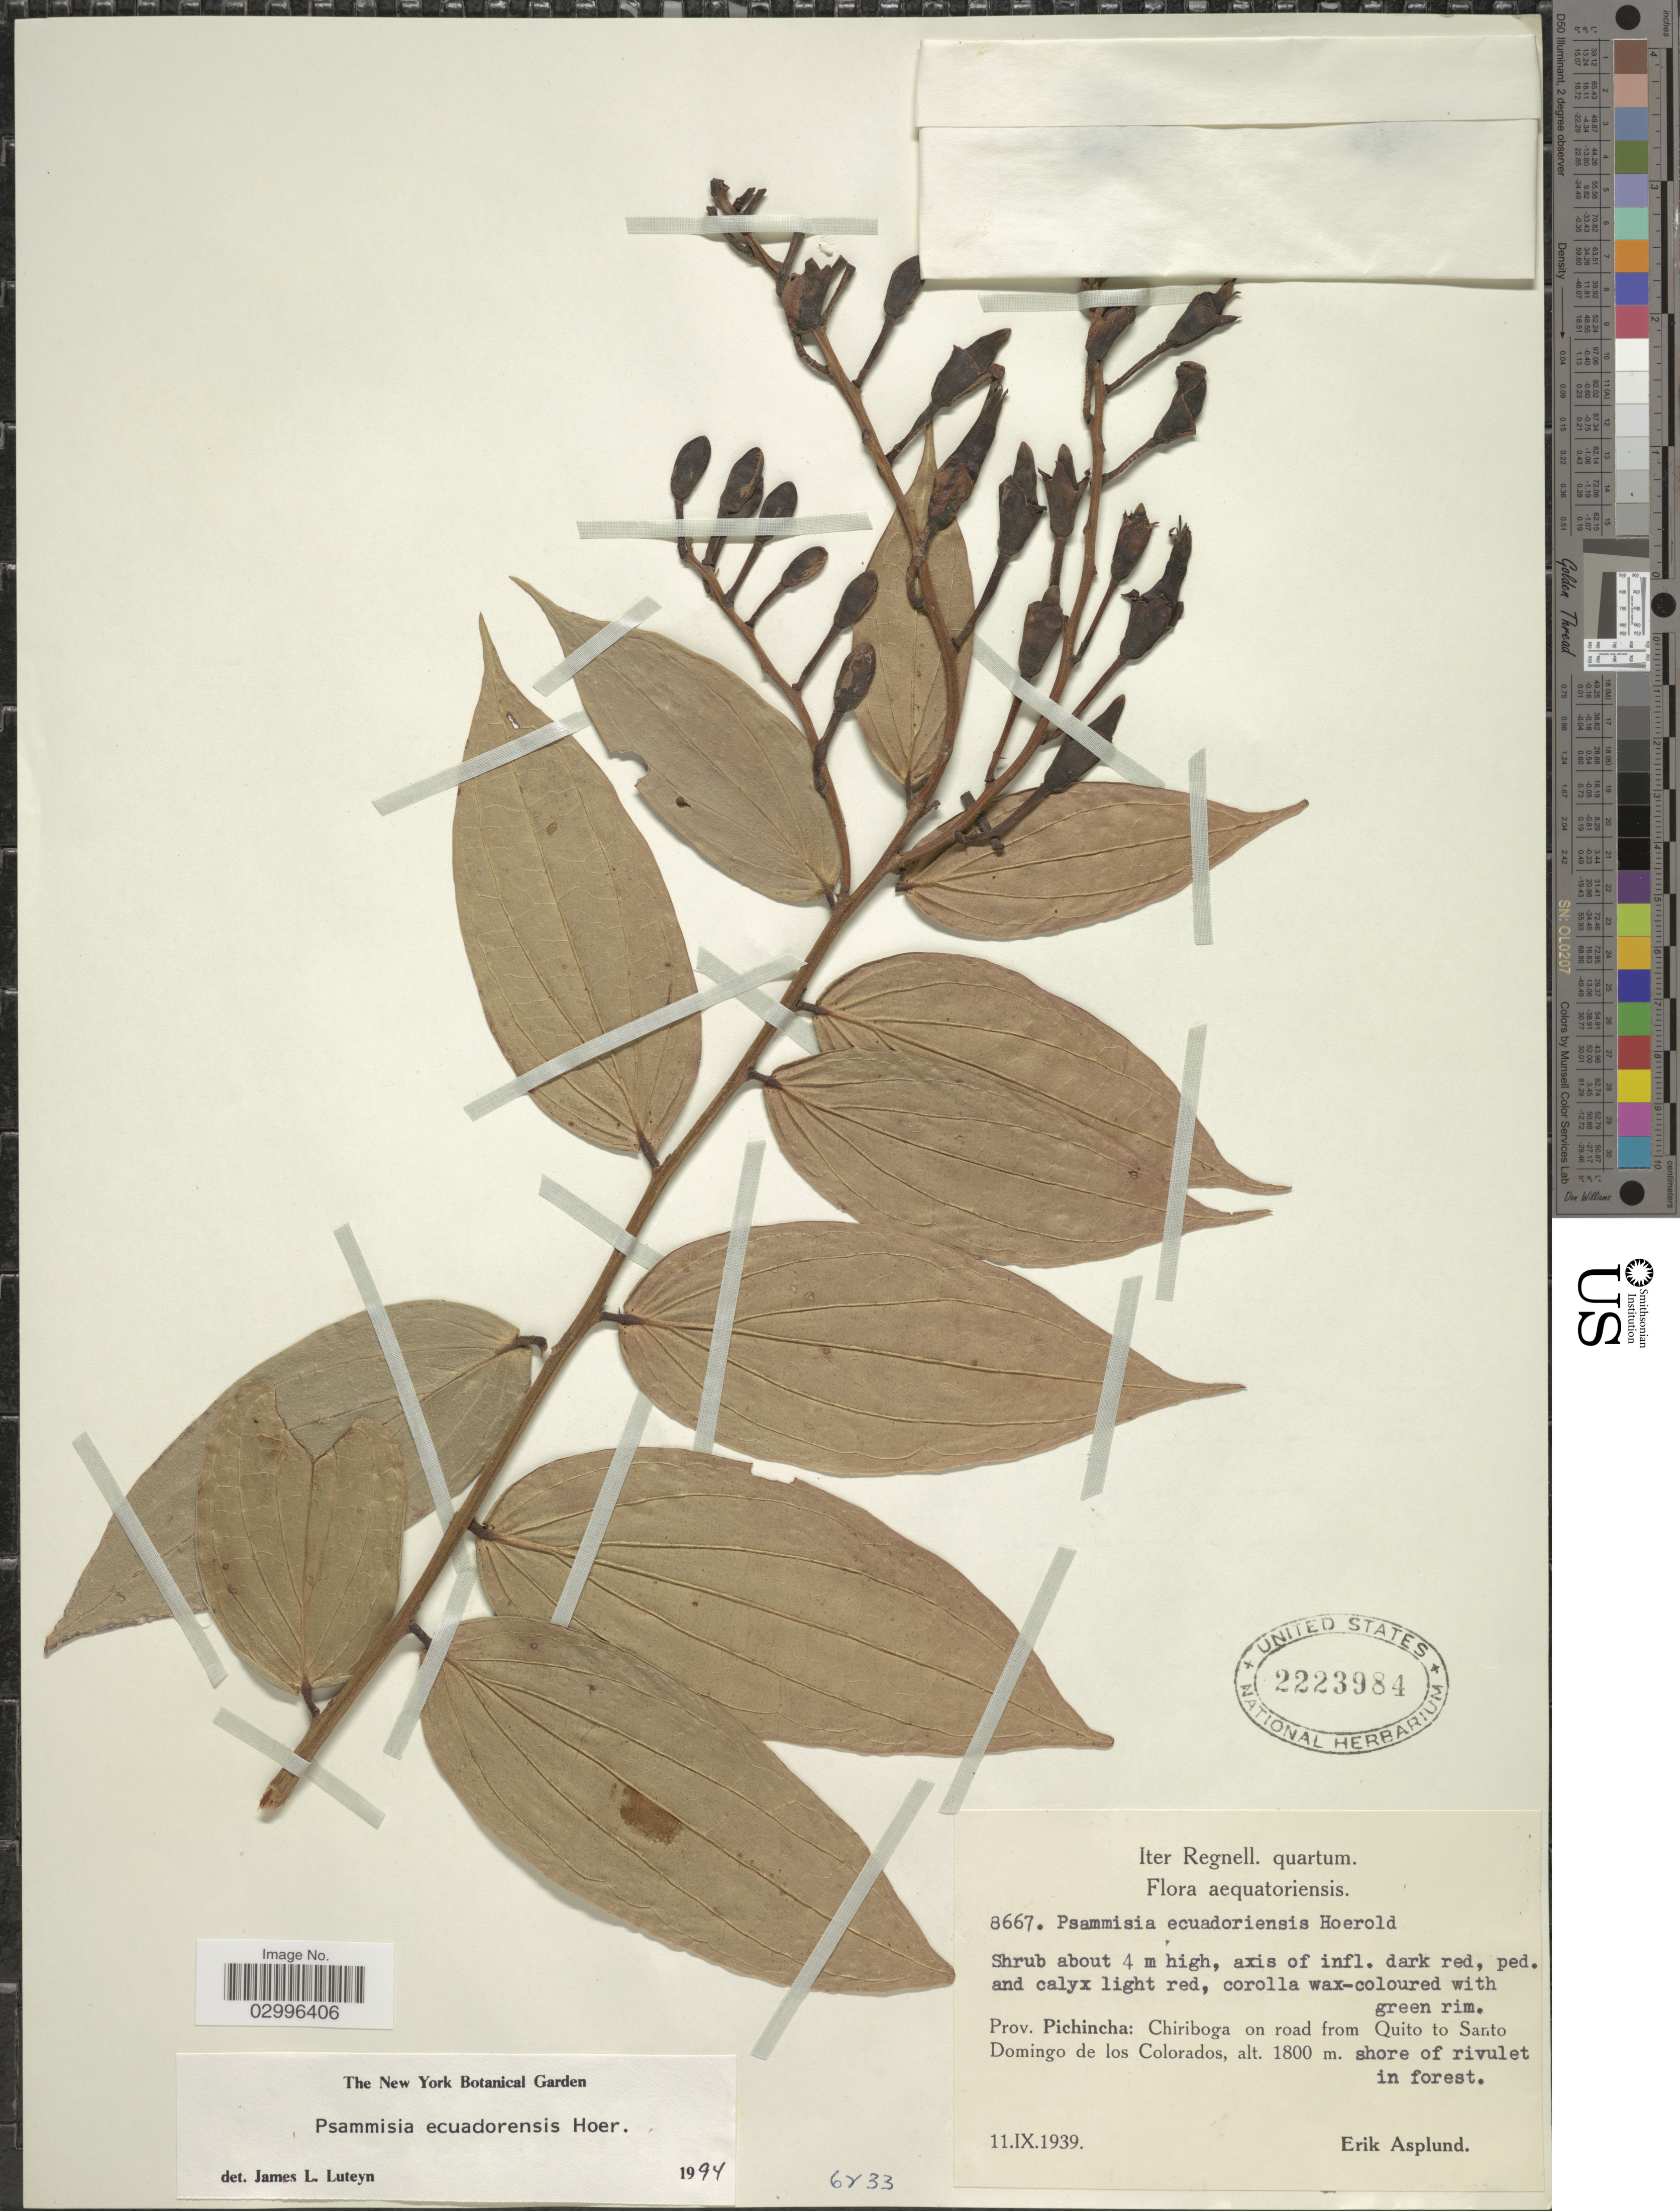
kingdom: Plantae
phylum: Tracheophyta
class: Magnoliopsida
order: Ericales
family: Ericaceae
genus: Psammisia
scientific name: Psammisia ecuadorensis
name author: Hoerold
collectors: E. Asplund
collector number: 8667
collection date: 1939-09-11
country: Ecuador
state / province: Pichincha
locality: Chiriboga on road from Quito to Santo Domingo de los Colorados.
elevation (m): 1800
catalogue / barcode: US 2223984